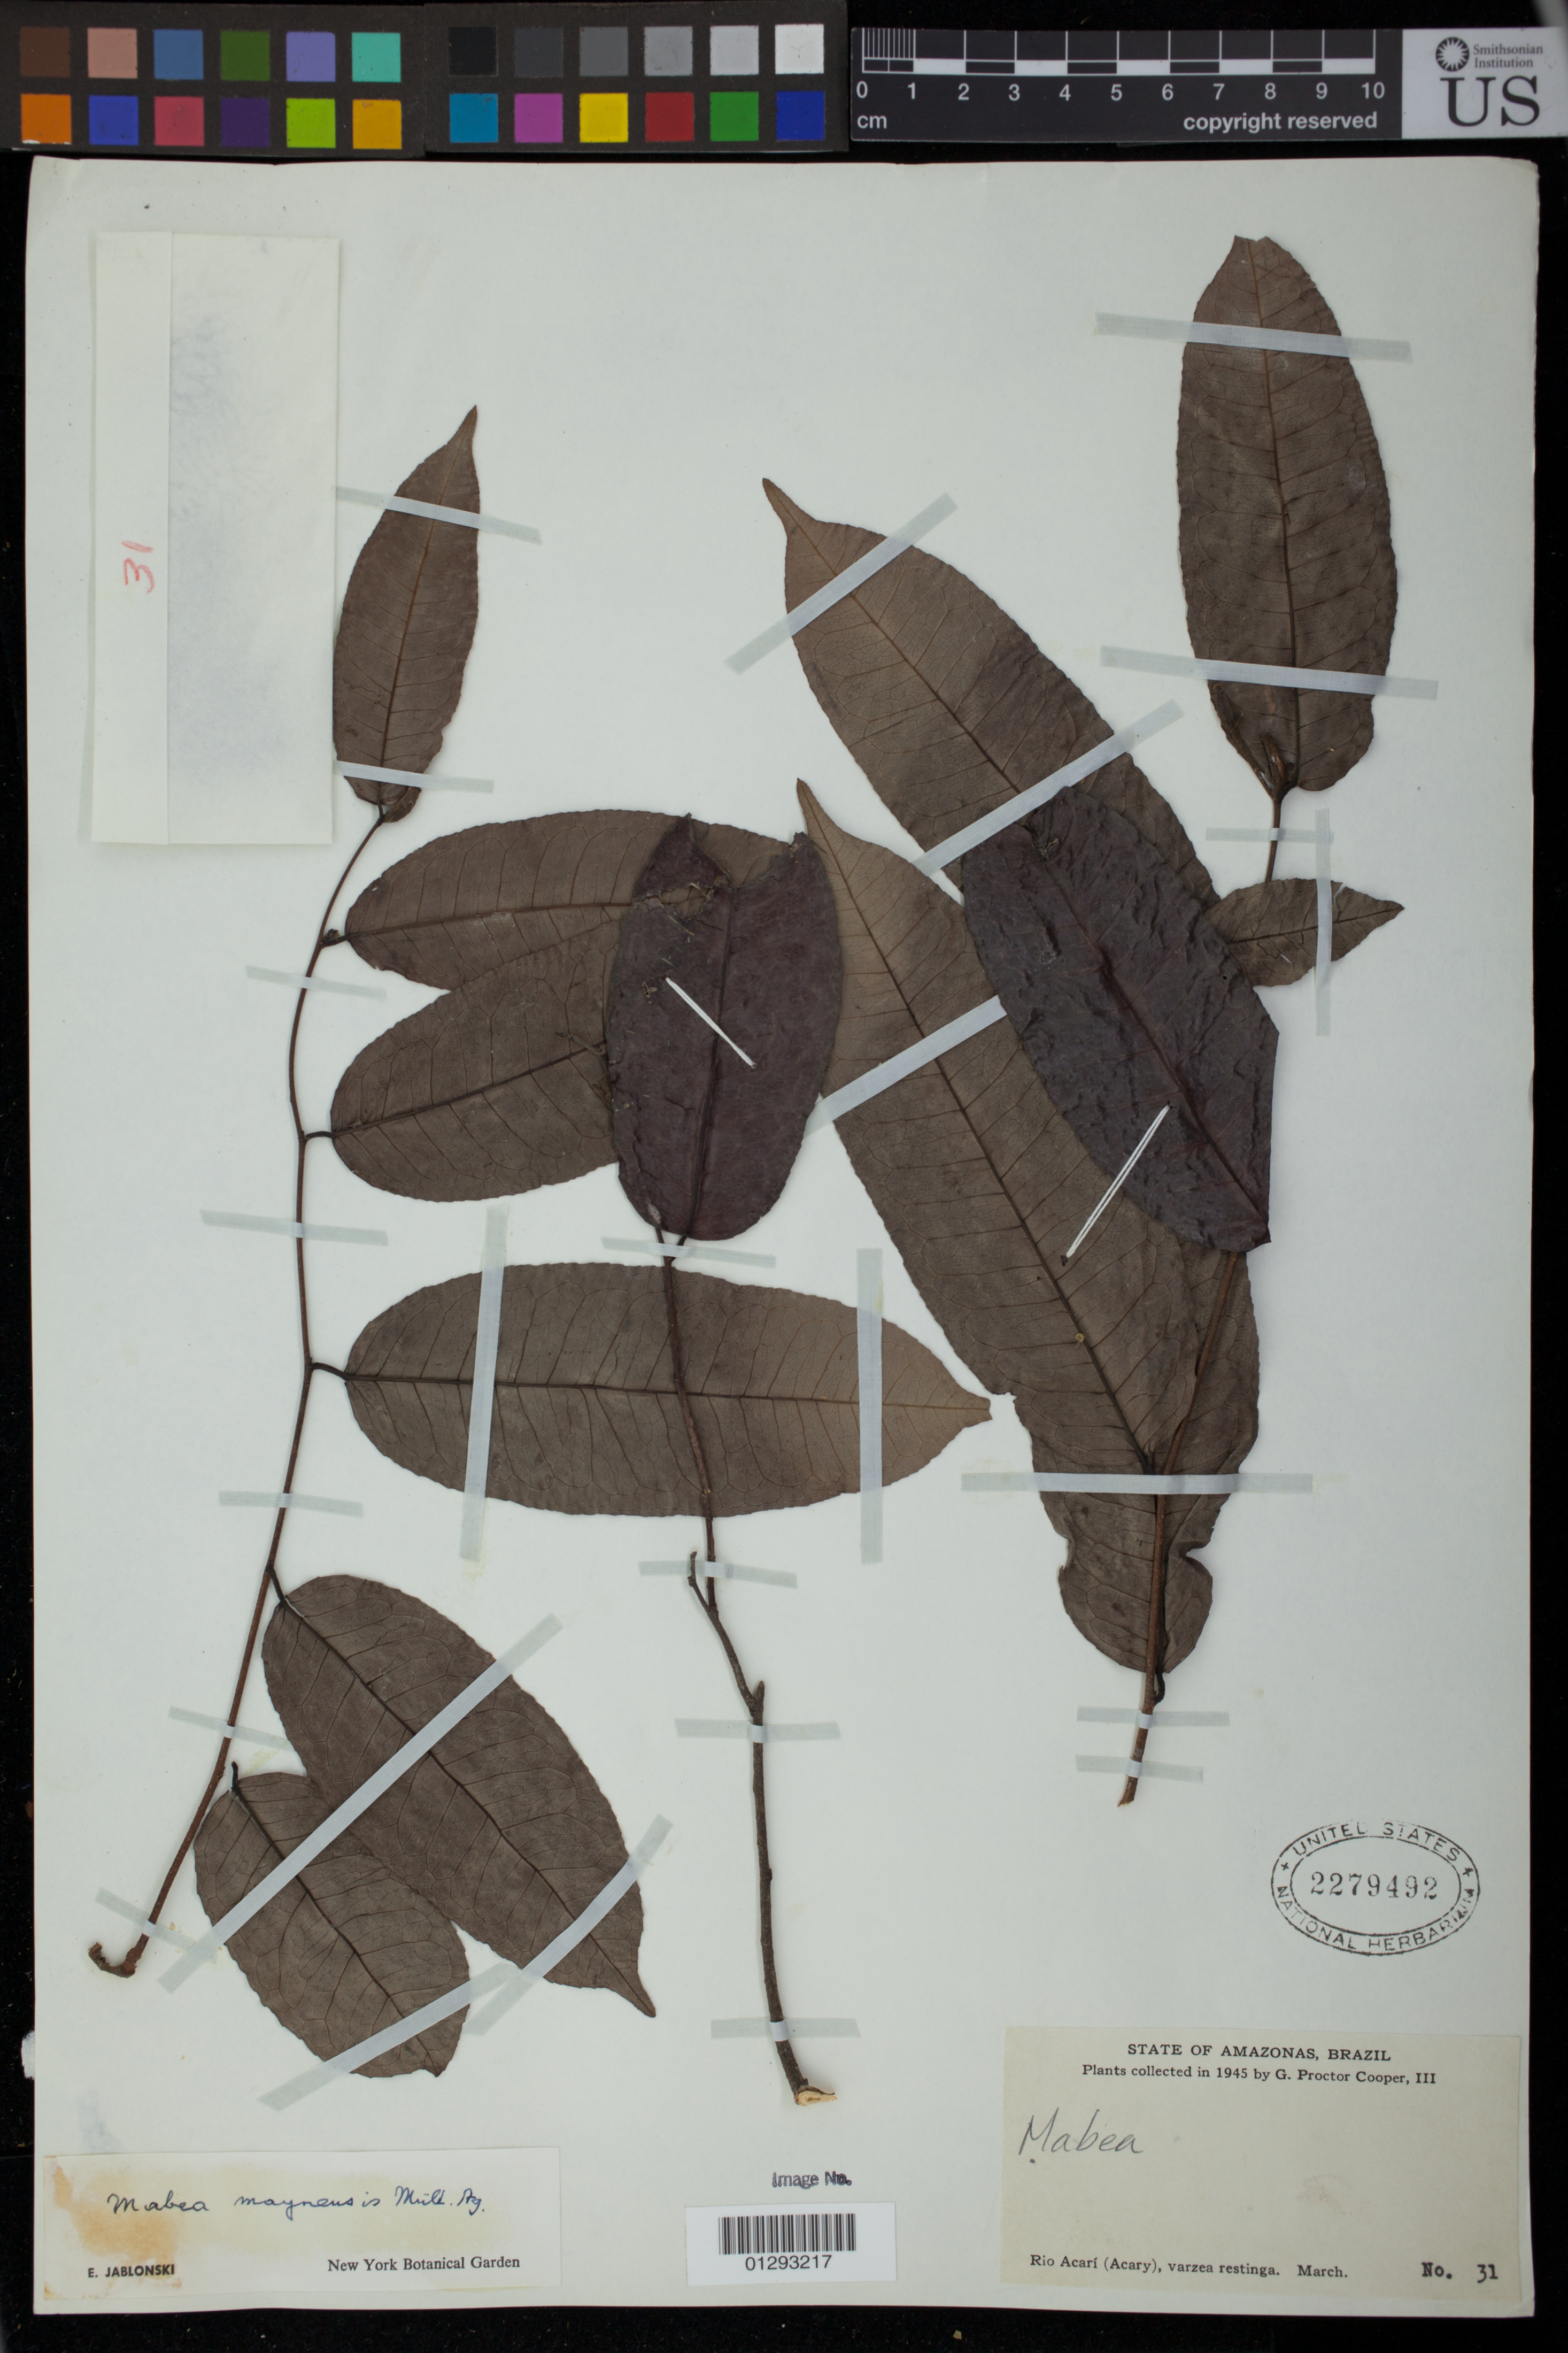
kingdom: Plantae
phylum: Tracheophyta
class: Magnoliopsida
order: Malpighiales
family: Euphorbiaceae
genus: Mabea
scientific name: Mabea maynensis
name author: Spruce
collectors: G. Cooper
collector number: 31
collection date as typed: Mar 1945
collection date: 1945-03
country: Brazil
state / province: Amazonas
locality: Rio Acarí (Acary).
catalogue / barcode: US 2279492